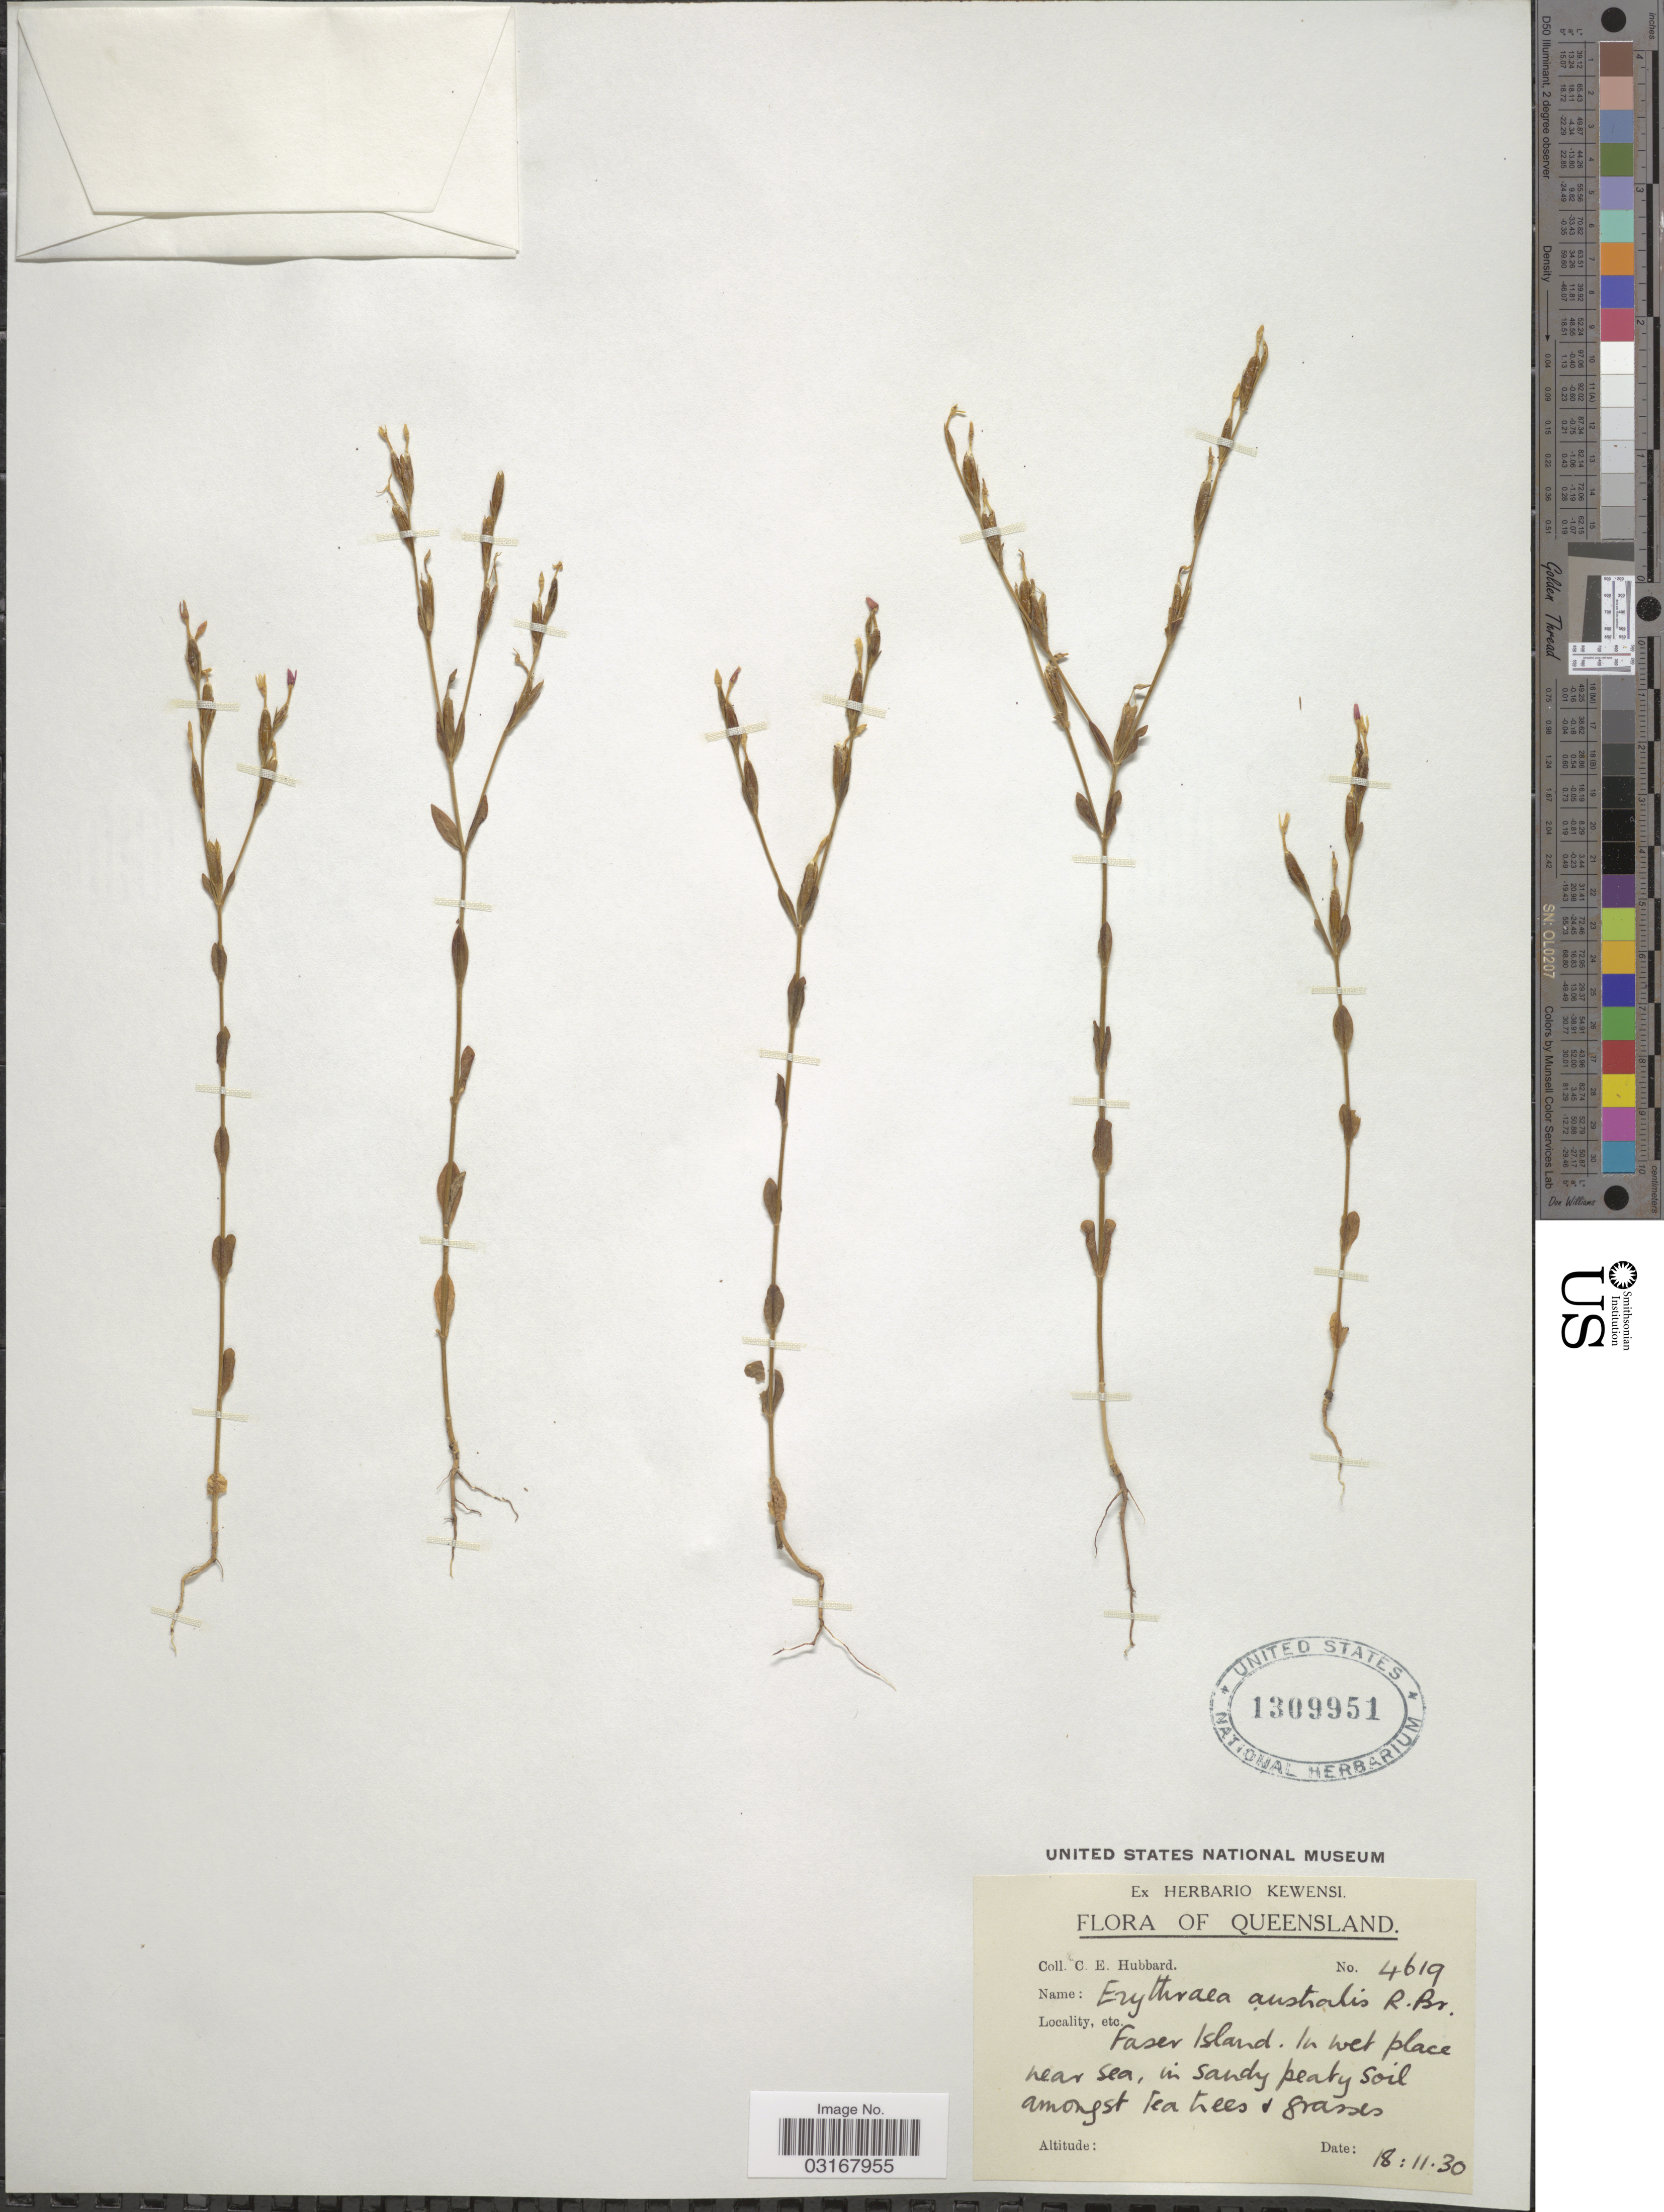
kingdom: Plantae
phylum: Tracheophyta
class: Magnoliopsida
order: Gentianales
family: Gentianaceae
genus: Schenkia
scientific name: Schenkia australis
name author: (R. Br.) G. Mans.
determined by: Strong, Mark T., (BOT), Smithsonian Institution - National Museum of Natural History (UNITED STATES)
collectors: C. E. Hubbard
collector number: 4619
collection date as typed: Transcribed d/m/y: 18/11/30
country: Australia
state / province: Queensland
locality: Faser Island. In wet places near sea.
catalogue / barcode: US 1309951